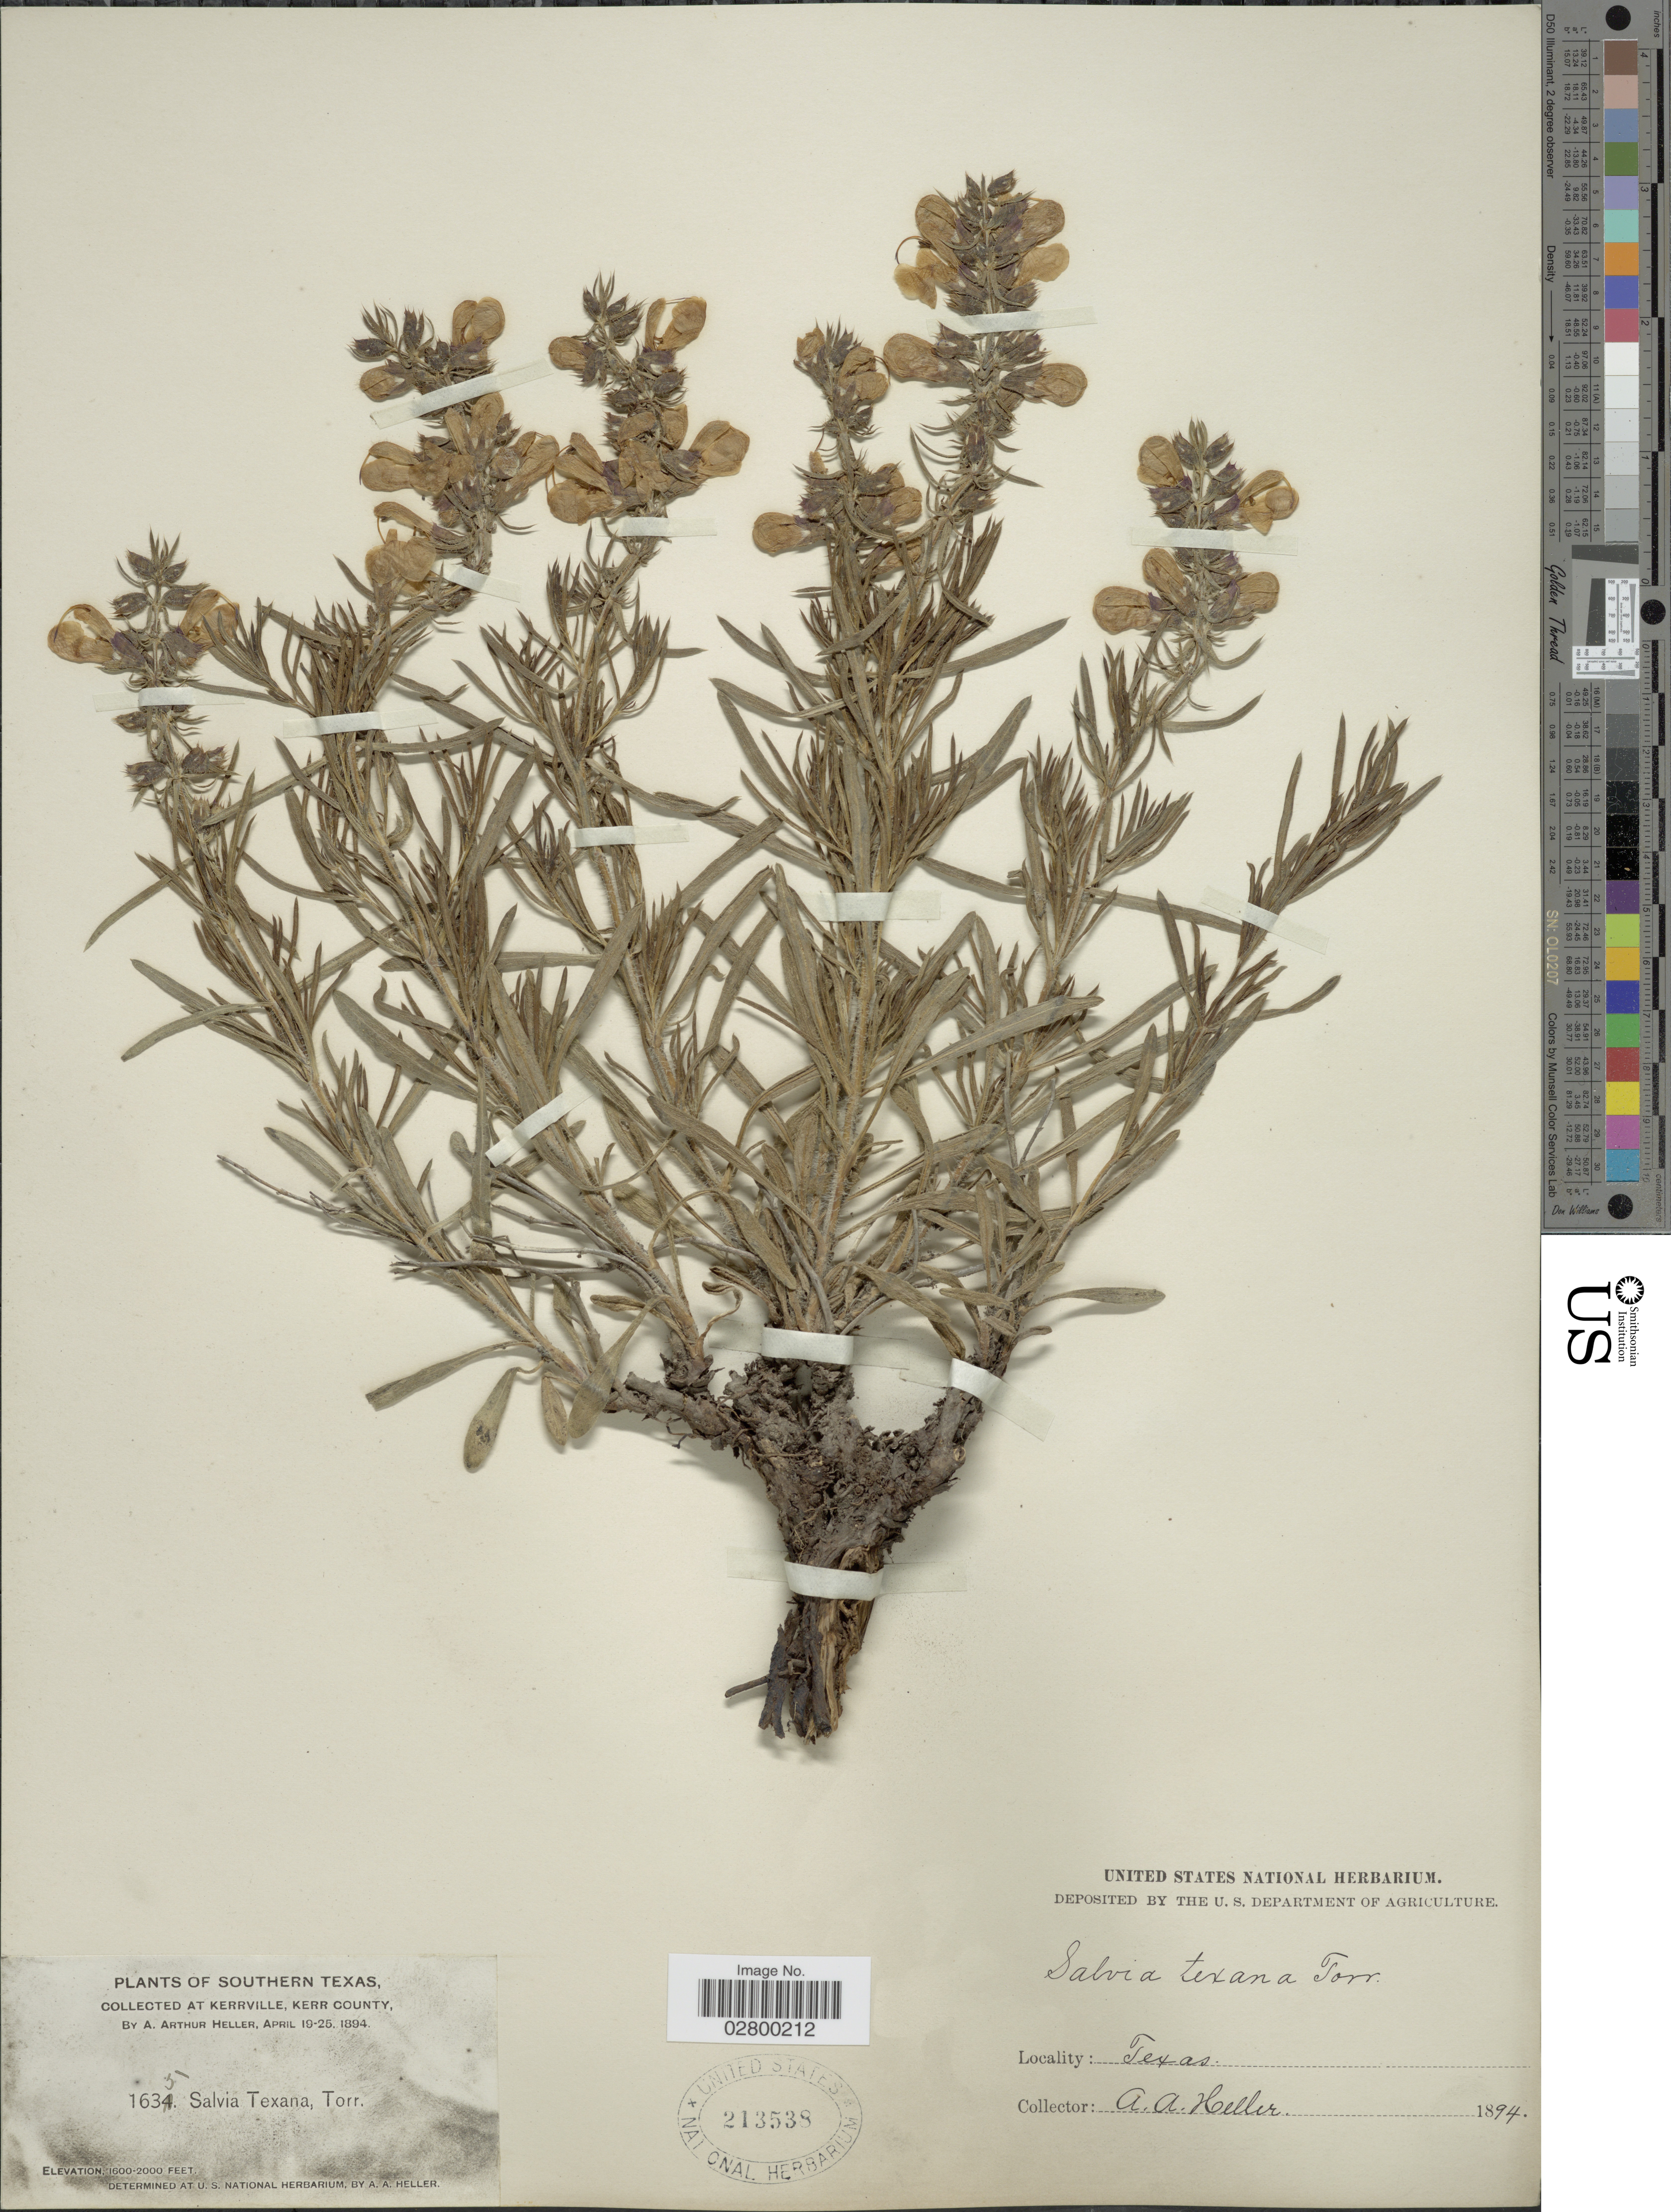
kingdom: Plantae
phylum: Tracheophyta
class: Magnoliopsida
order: Lamiales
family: Lamiaceae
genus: Salvia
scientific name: Salvia texana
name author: (Scheele) Torr.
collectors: A. A. Heller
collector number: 1635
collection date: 1894-04-19/1894-04-25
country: United States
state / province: Texas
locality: Southern Texas, at Kerrville, Kerr County.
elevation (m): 488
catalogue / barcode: US 213538